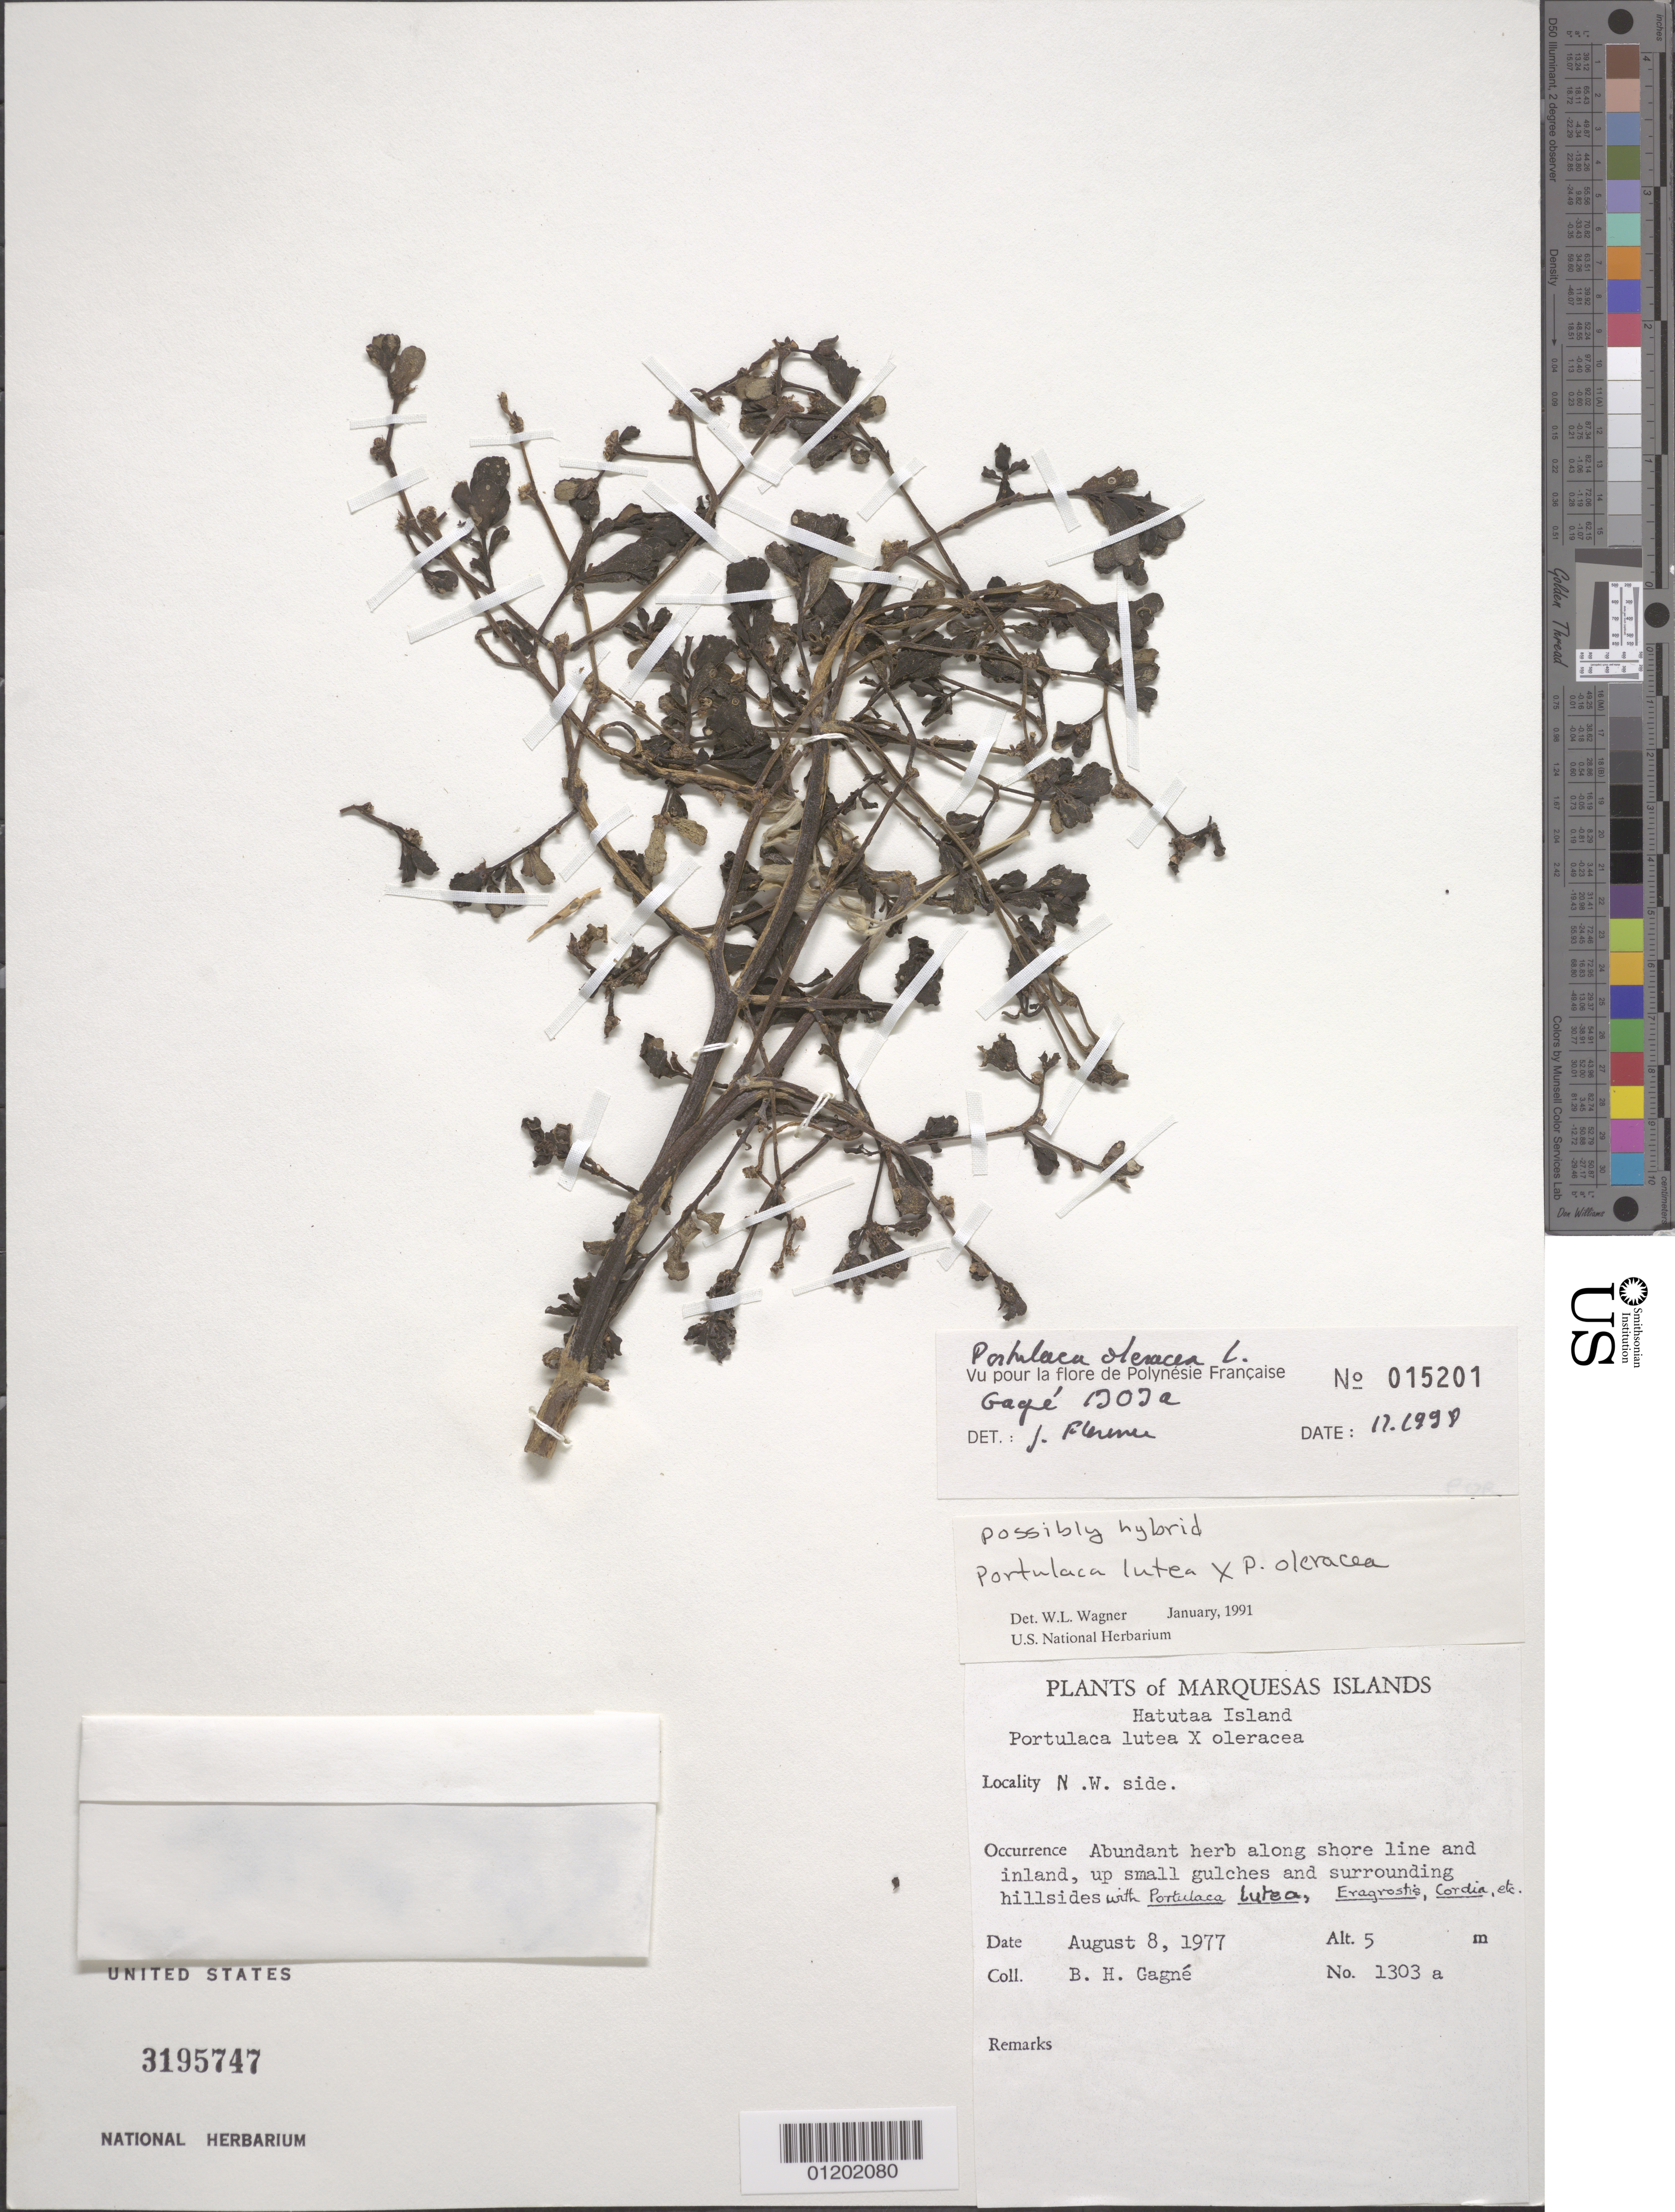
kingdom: Plantae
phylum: Tracheophyta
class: Magnoliopsida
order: Caryophyllales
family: Portulacaceae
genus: Portulaca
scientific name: Portulaca oleracea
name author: L.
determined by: Florence, J.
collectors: B. H. Gagné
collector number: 1303a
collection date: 1977-08-08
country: French Polynesia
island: Hatutaa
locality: NW side of island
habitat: Abundant herb along shore line and inland, up small gulches and surrounding hillsides with Portulaca lutea, Eragrostis, Cordia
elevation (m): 5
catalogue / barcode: US 3195747